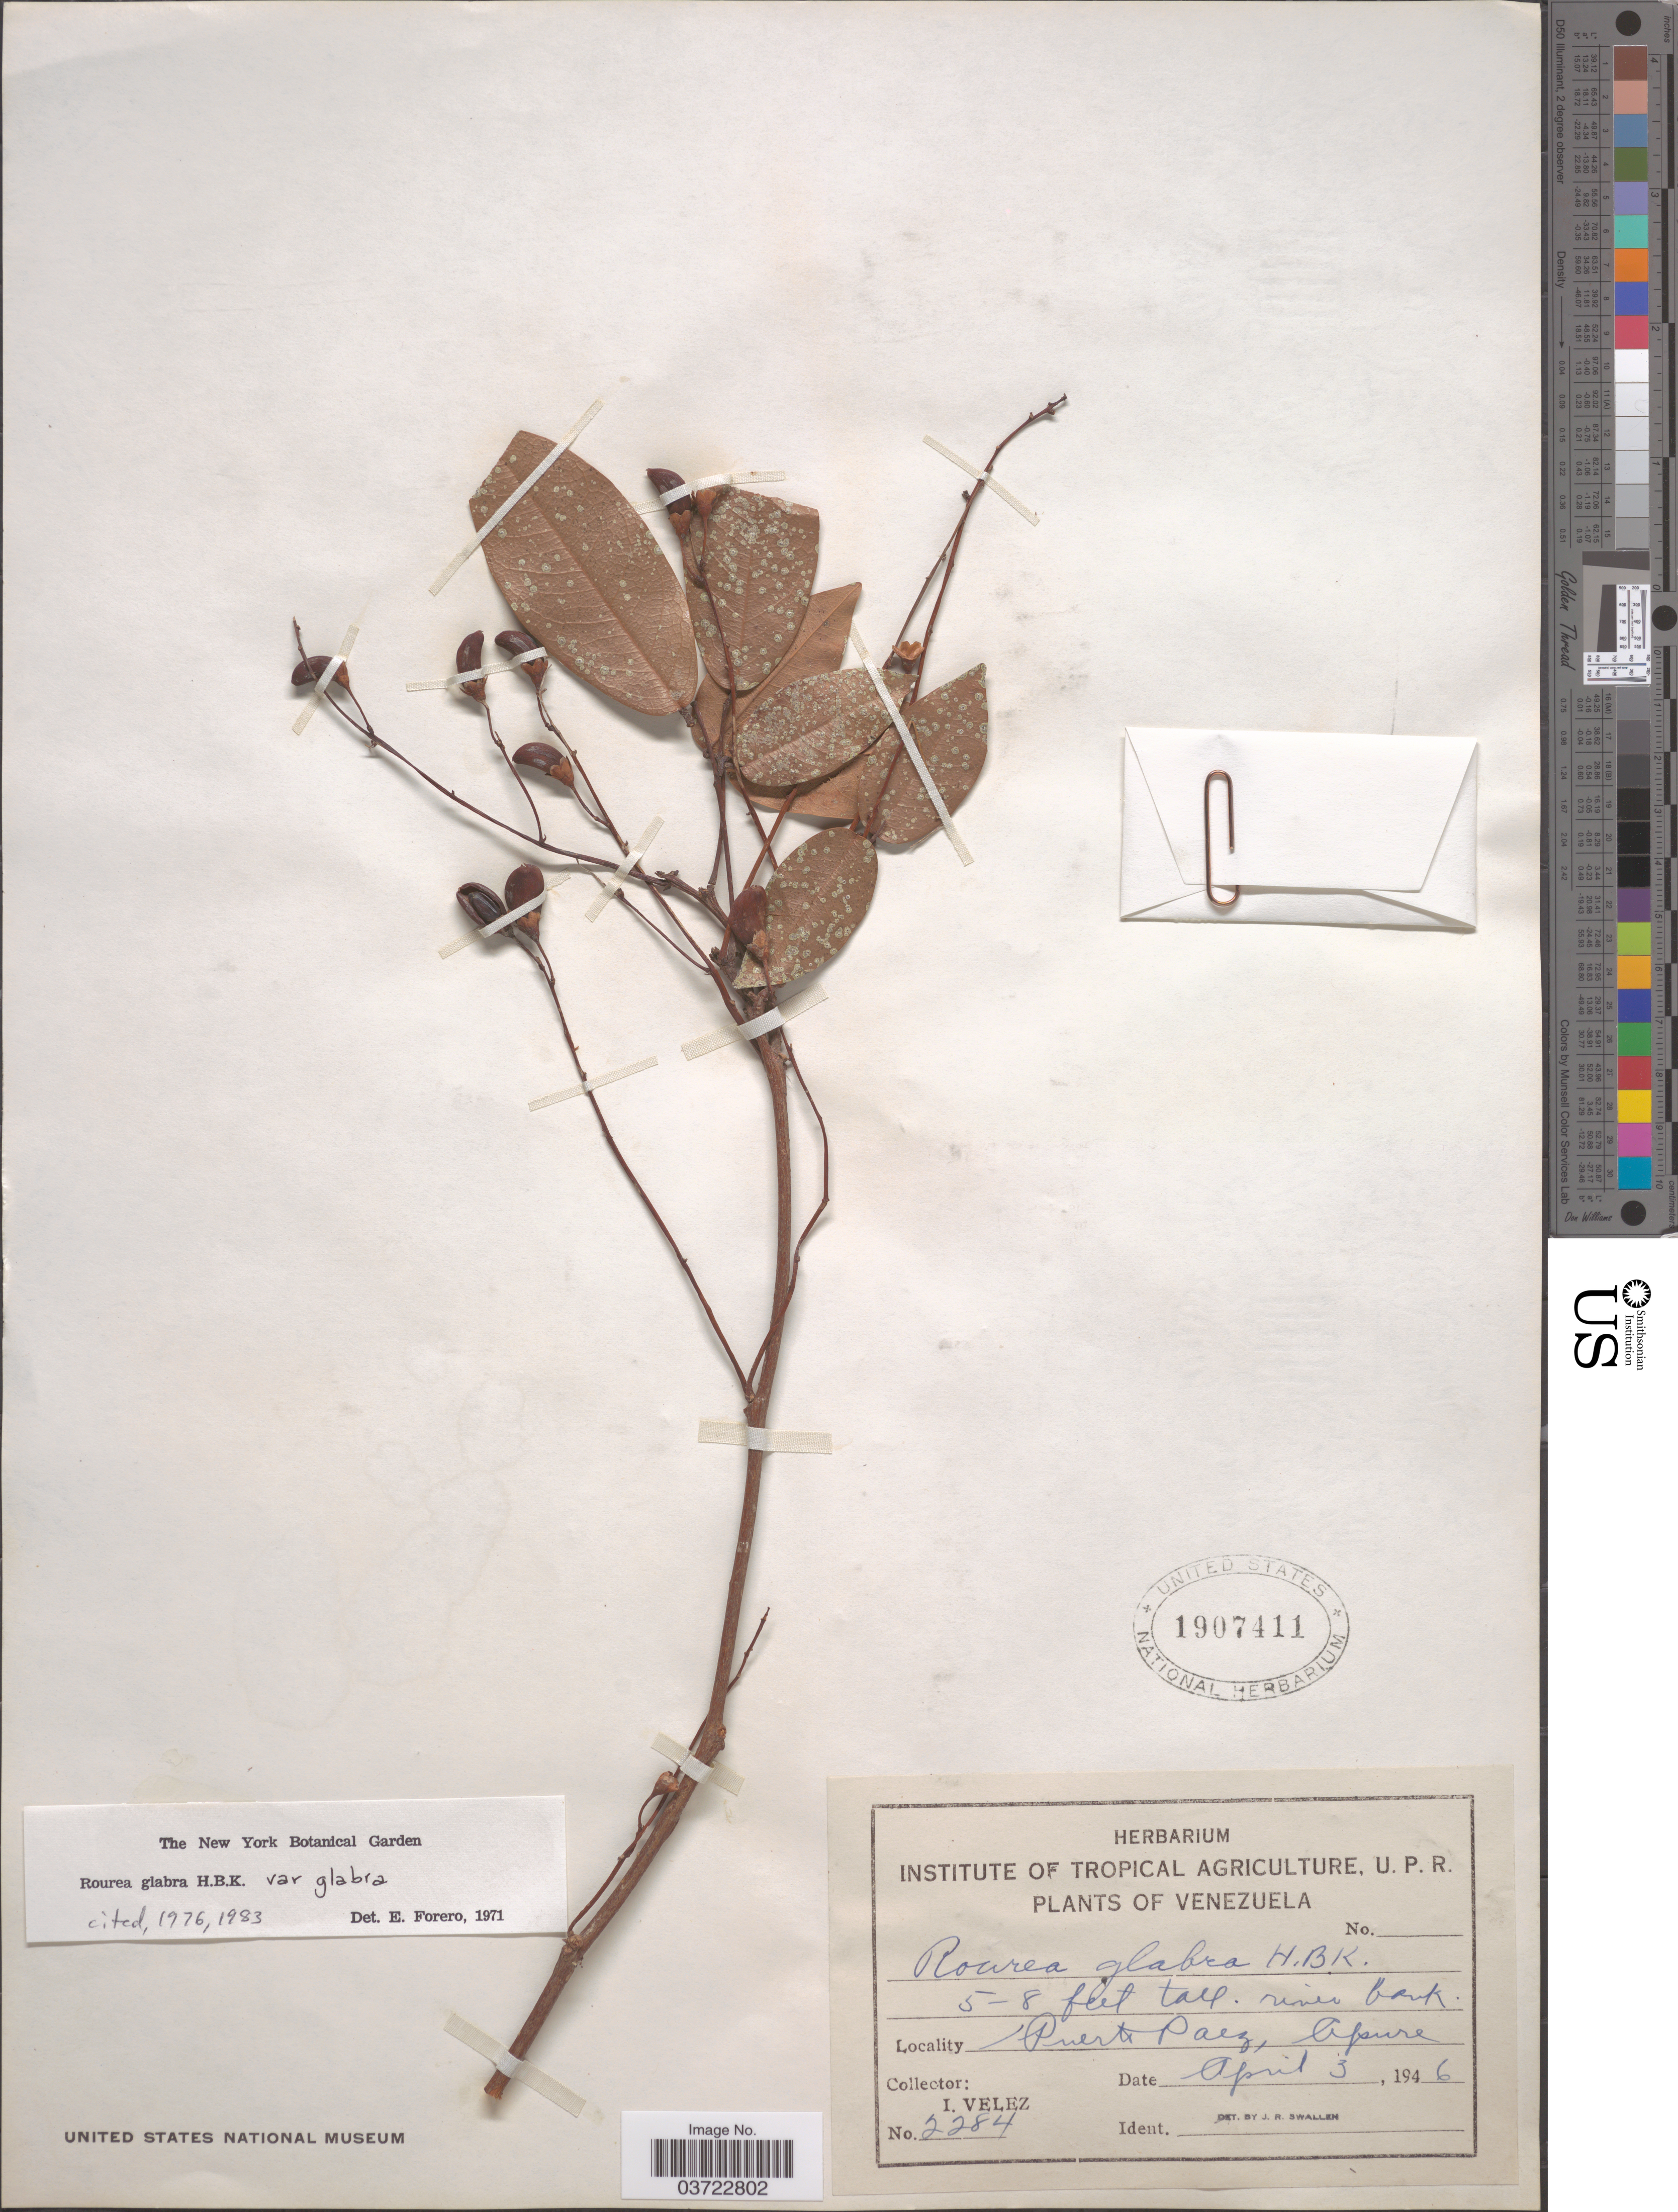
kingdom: Plantae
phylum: Tracheophyta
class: Magnoliopsida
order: Oxalidales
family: Connaraceae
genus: Rourea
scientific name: Rourea glabra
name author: Kunth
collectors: I. Velez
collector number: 2284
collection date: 1946-04-03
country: Venezuela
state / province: Apure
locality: Puerto Paez.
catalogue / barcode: US 1907411